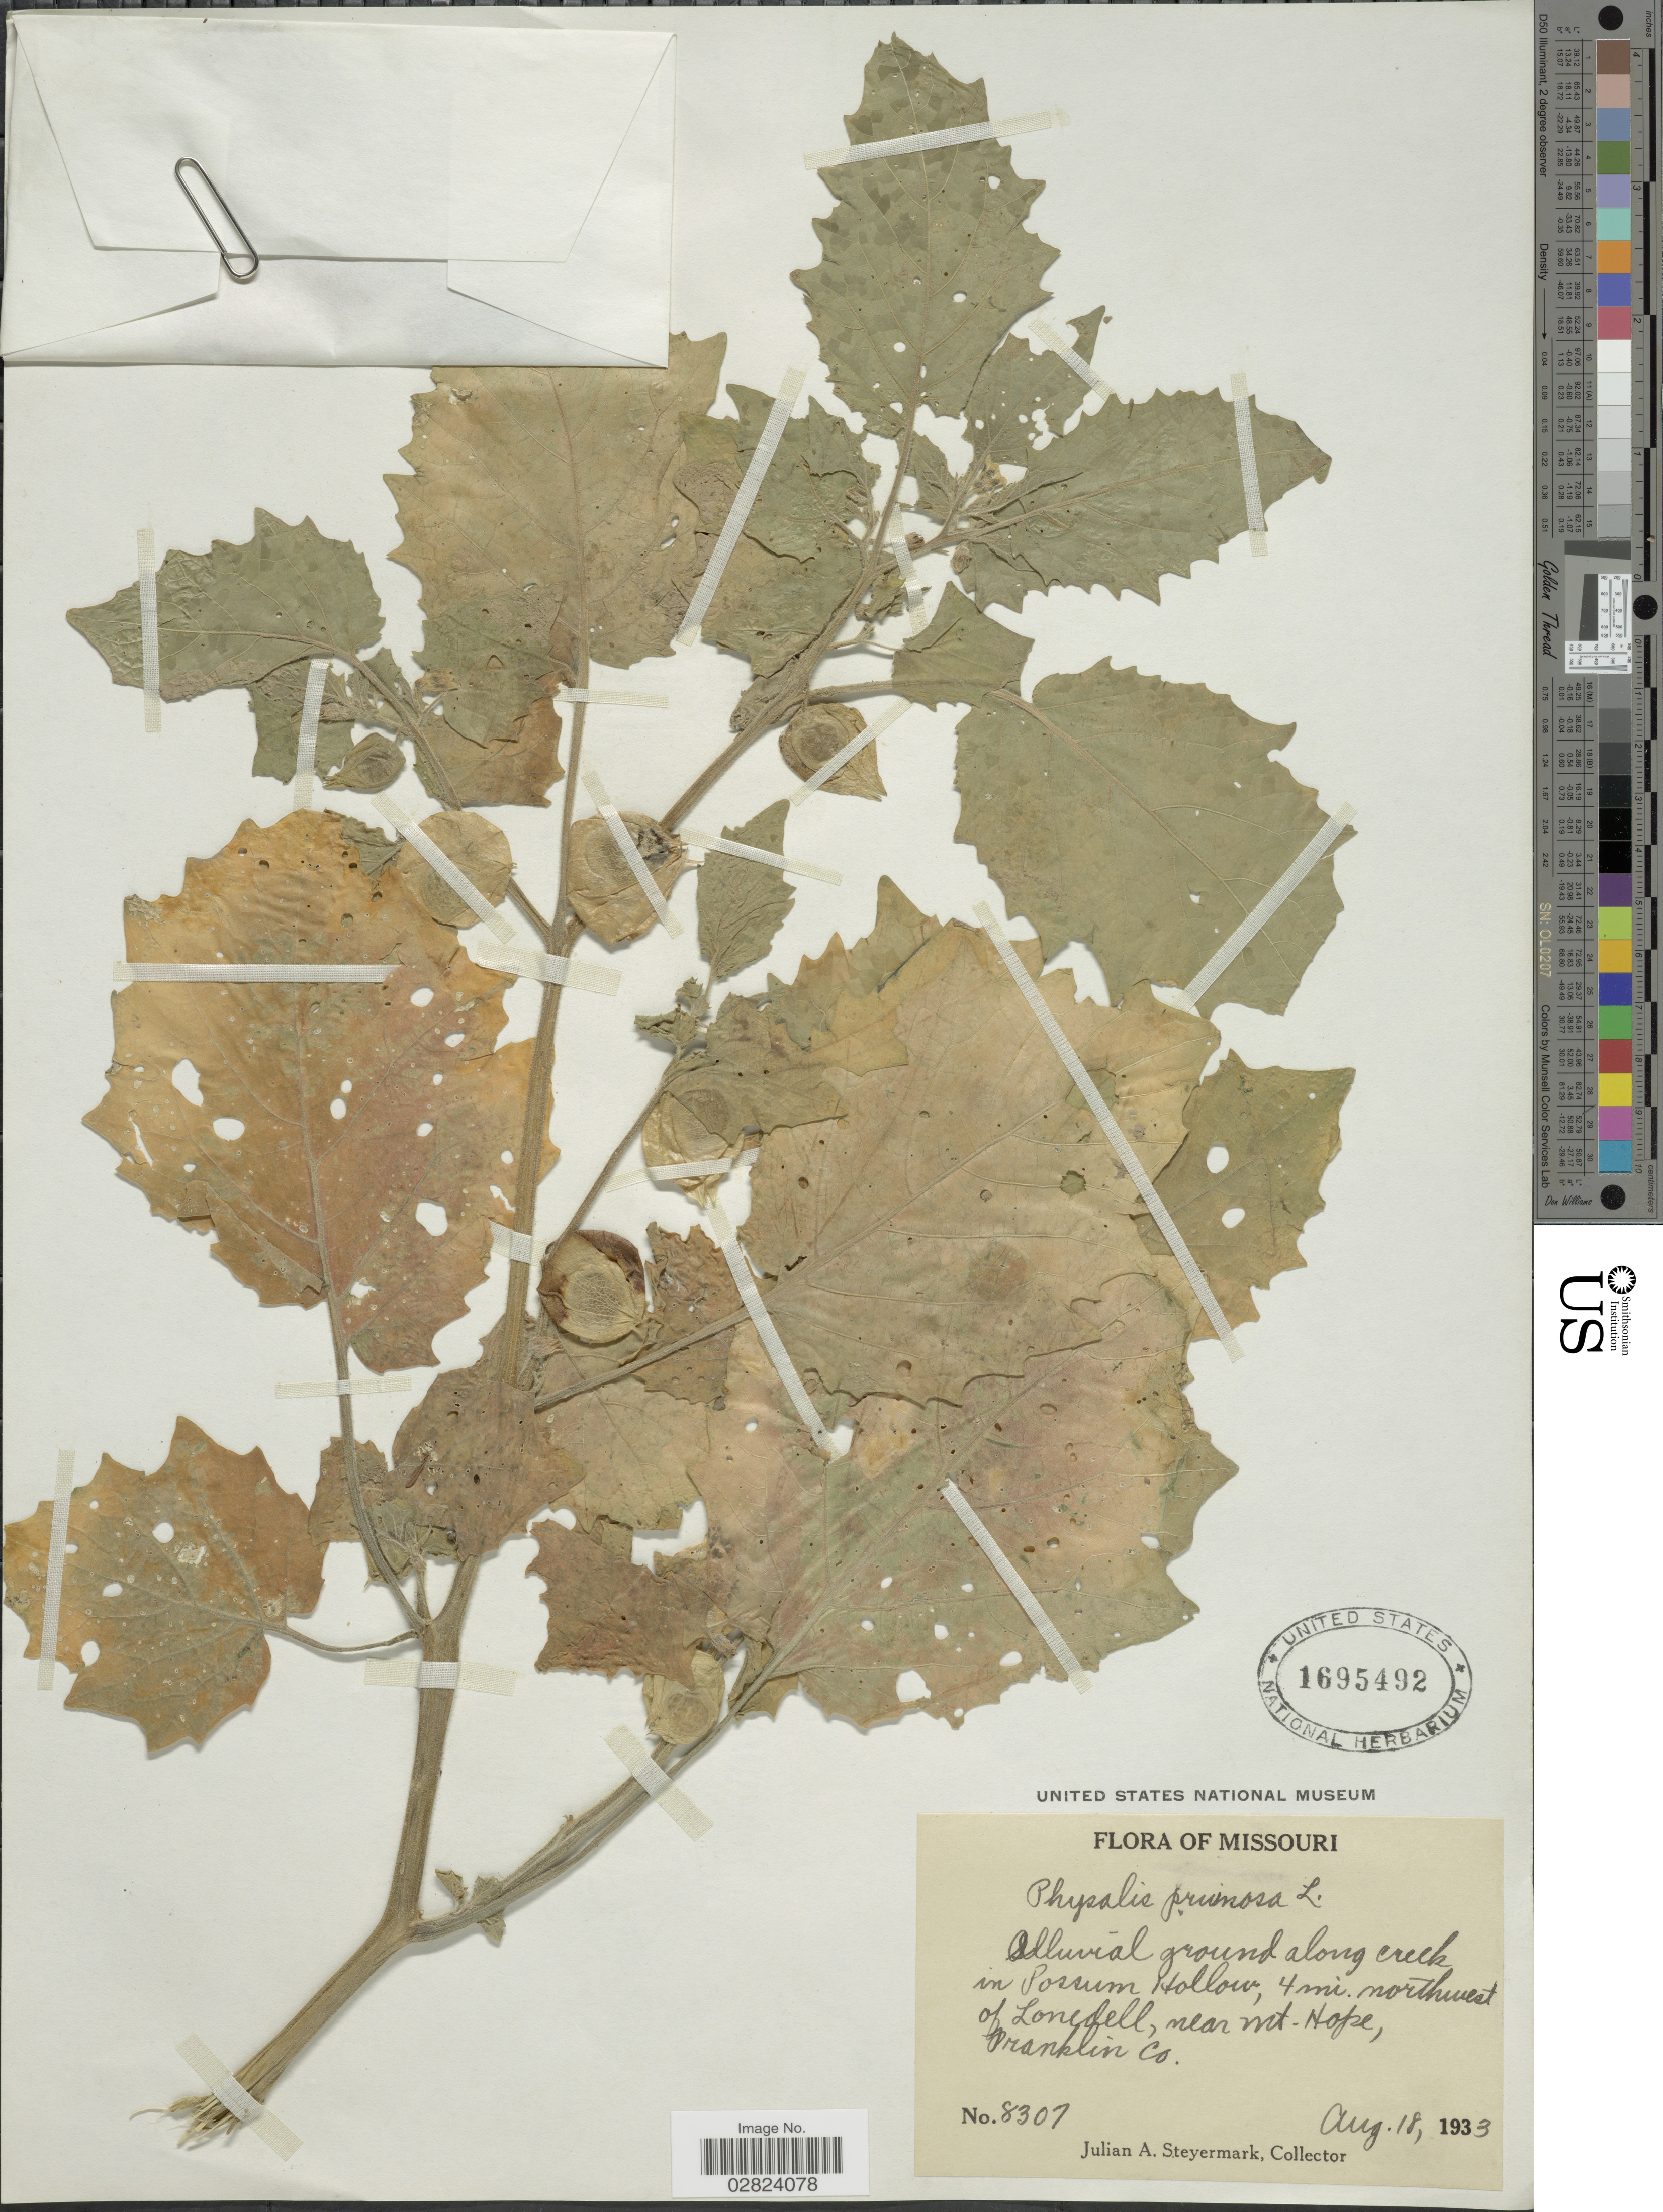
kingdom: Plantae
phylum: Tracheophyta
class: Magnoliopsida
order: Solanales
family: Solanaceae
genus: Physalis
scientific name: Physalis pruinosa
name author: L.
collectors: J. Steyermark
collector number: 8307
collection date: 1933-08-18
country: United States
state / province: Missouri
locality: Alluvial ground along creek in Possum Hollow, 4 mi. northwest of Lonedell, near Mt. Hope, Franklin Co.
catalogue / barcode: US 1695492